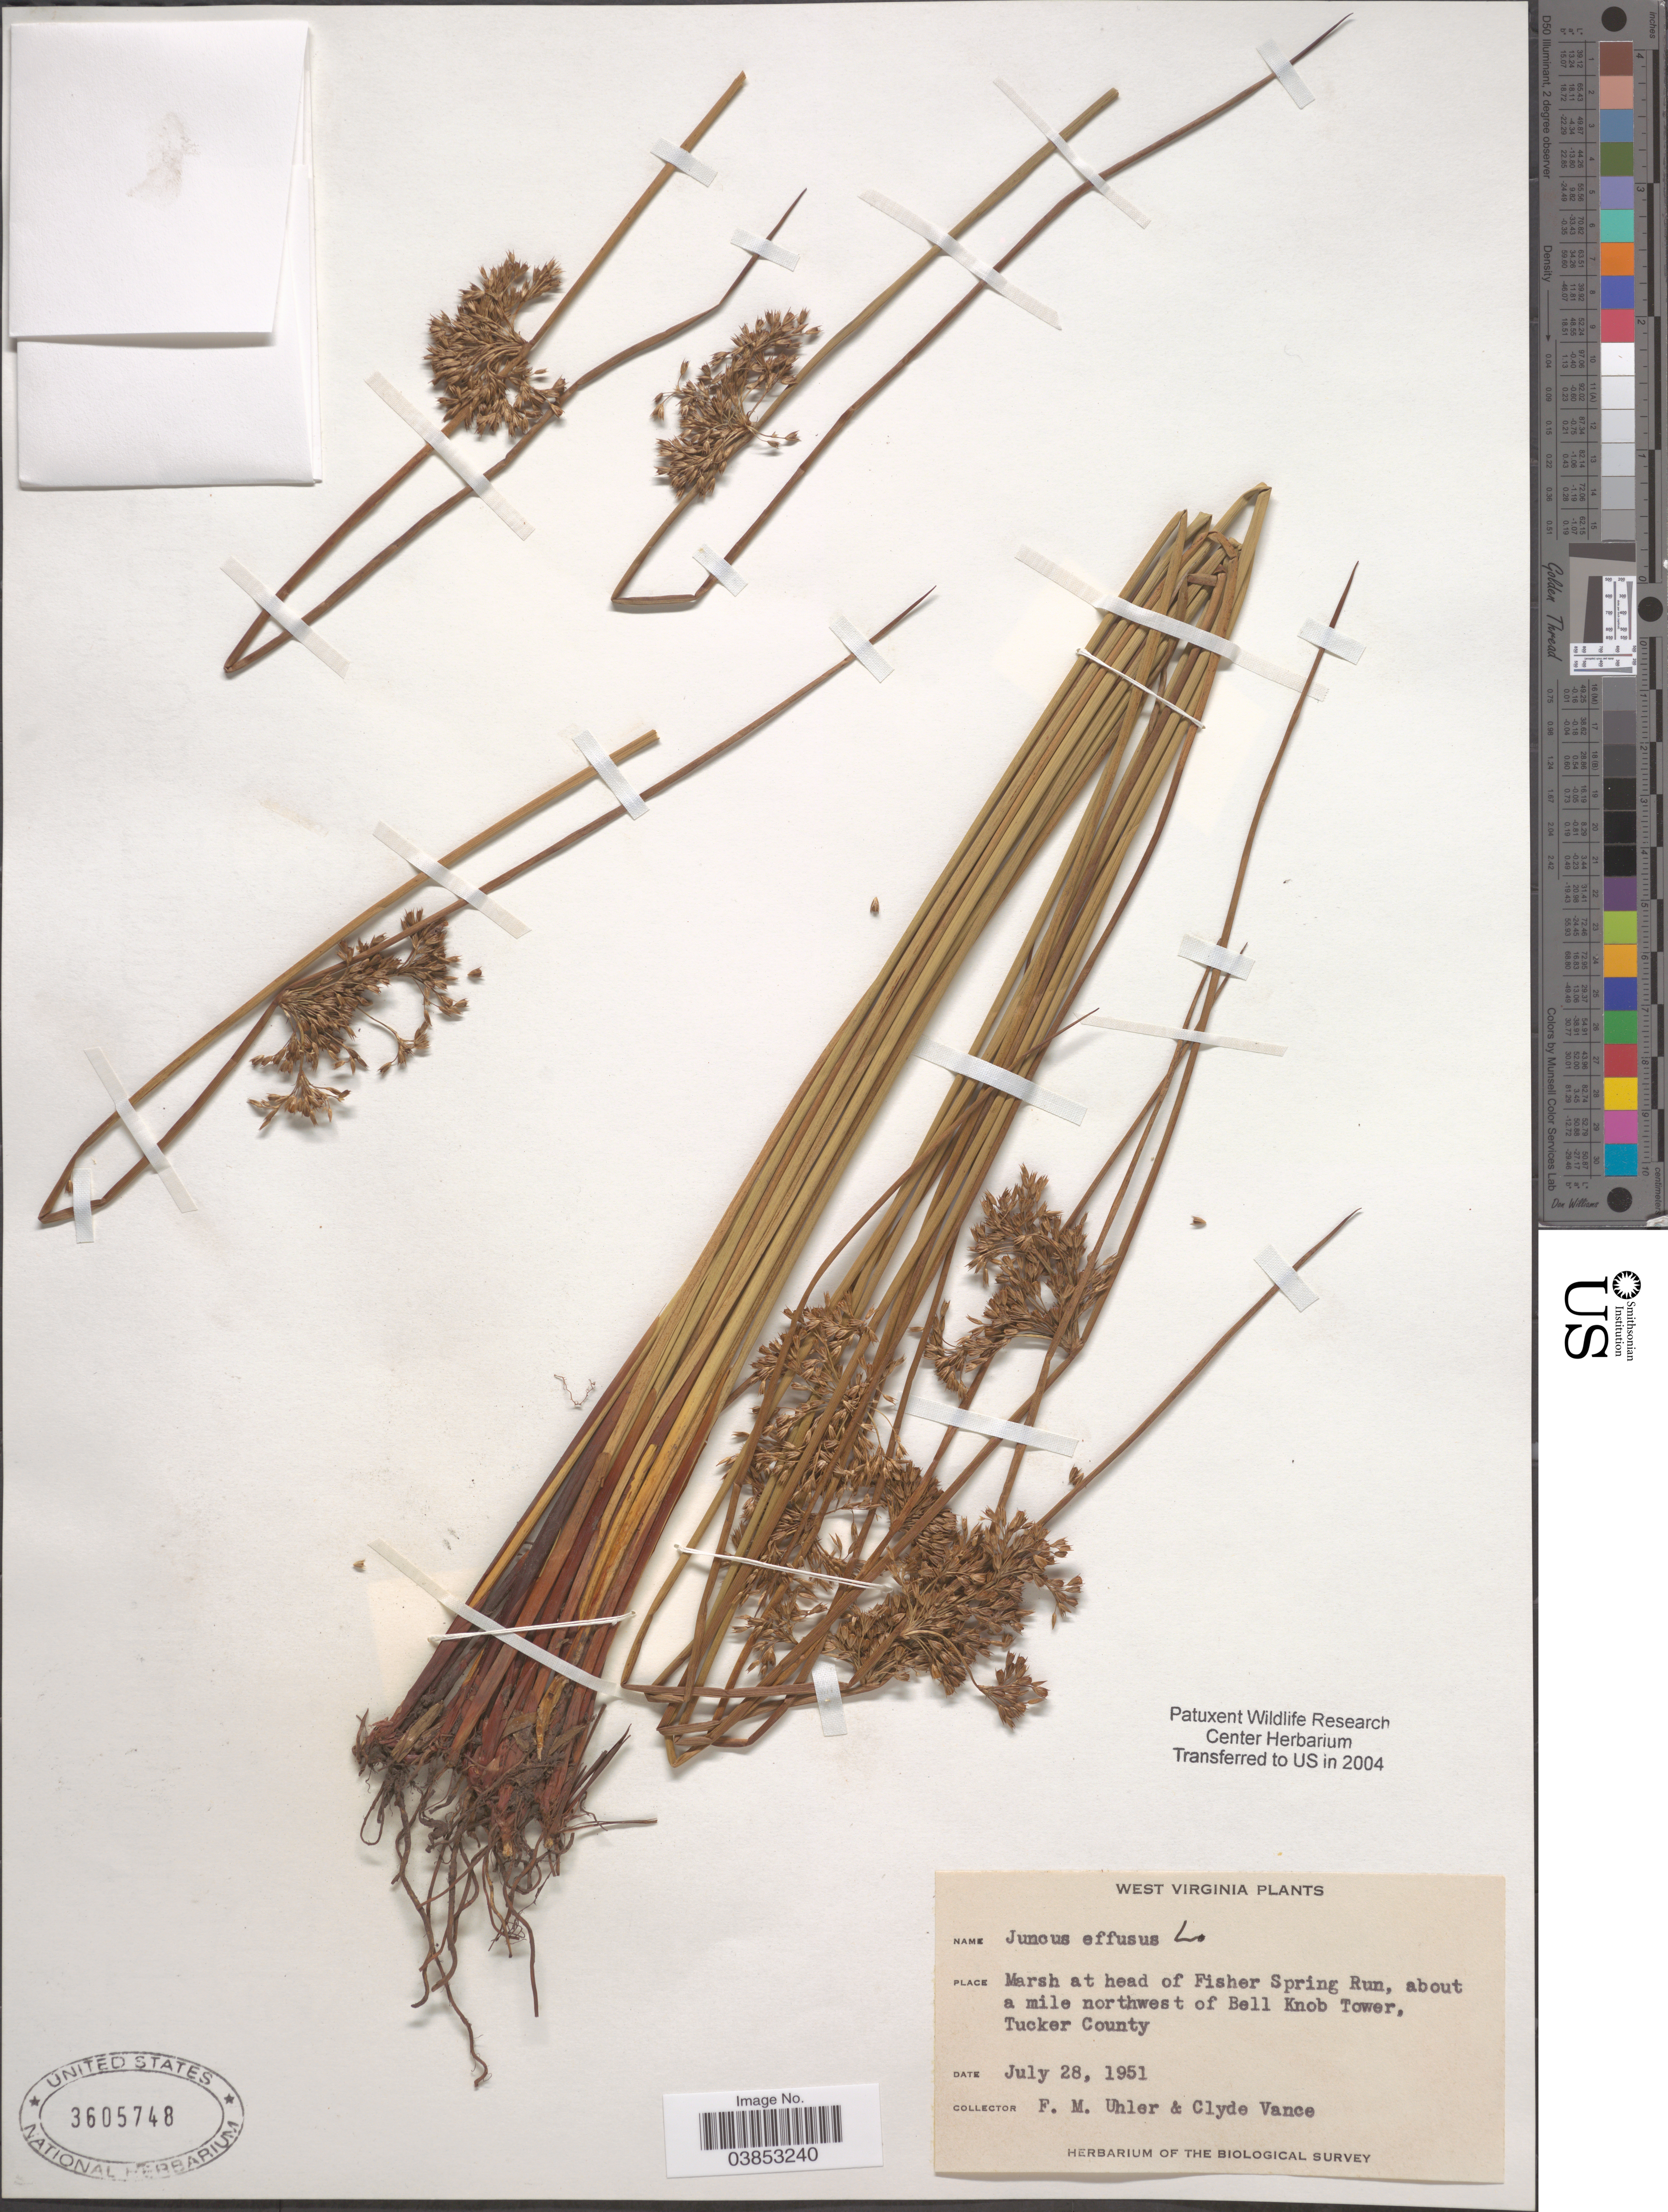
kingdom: Plantae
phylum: Tracheophyta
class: Liliopsida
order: Poales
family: Juncaceae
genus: Juncus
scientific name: Juncus effusus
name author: L.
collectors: F. M. Uhler & C. Vance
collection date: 1951-07-28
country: United States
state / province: West Virginia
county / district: Tucker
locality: Marsh at head of Fisher Spring Run, about a mile northwest of Bell Know Tower, Tucker County.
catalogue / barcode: US 3605748